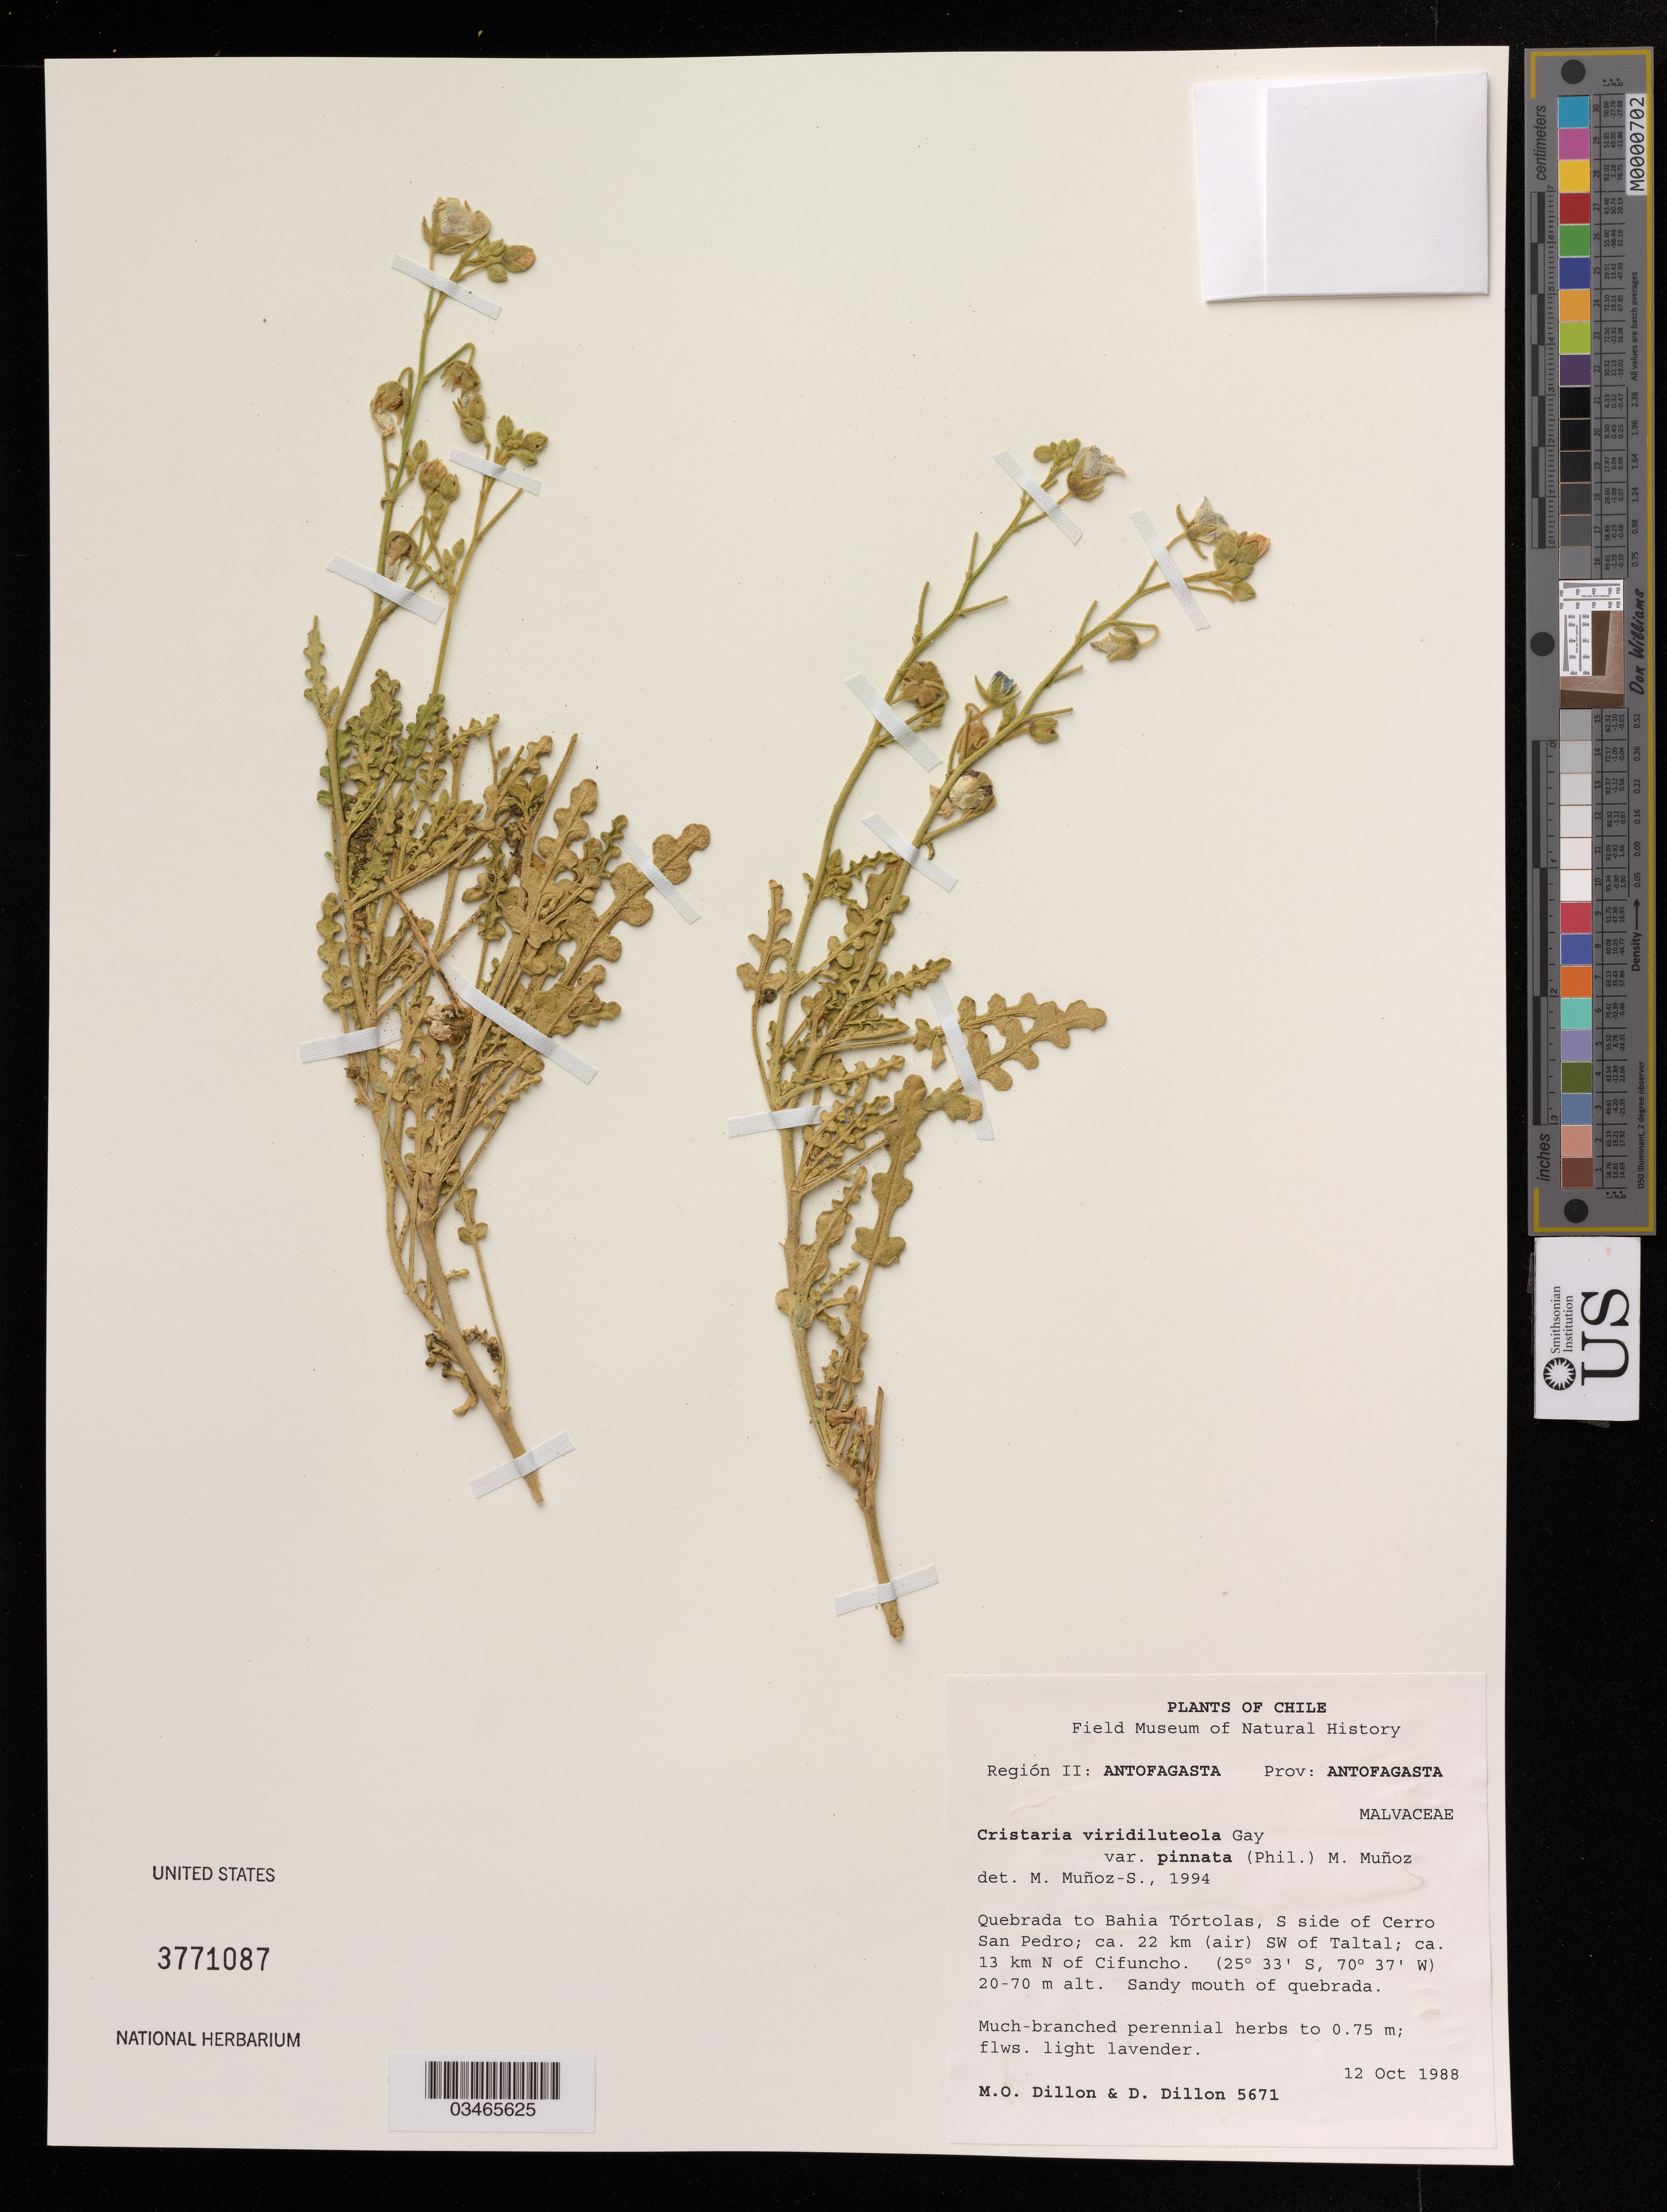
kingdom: Plantae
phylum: Tracheophyta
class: Magnoliopsida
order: Malvales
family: Malvaceae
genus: Cristaria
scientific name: Cristaria viridiluteola var. pinnata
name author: (Phil.) Muñoz-Schick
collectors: M. O. Dillon & D. Dillon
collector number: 5671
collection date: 1988-10-12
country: Chile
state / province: Antofagasta (II)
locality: Prov: Antofagasta, Quebrada to Bahia Tórtolas, S side of Cerro San Pedro; ca. 22 km (air) SW of Taltal; ca. 13 km N of Cifuncho, Sandy mouth of quebrada.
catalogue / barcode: US 3771087